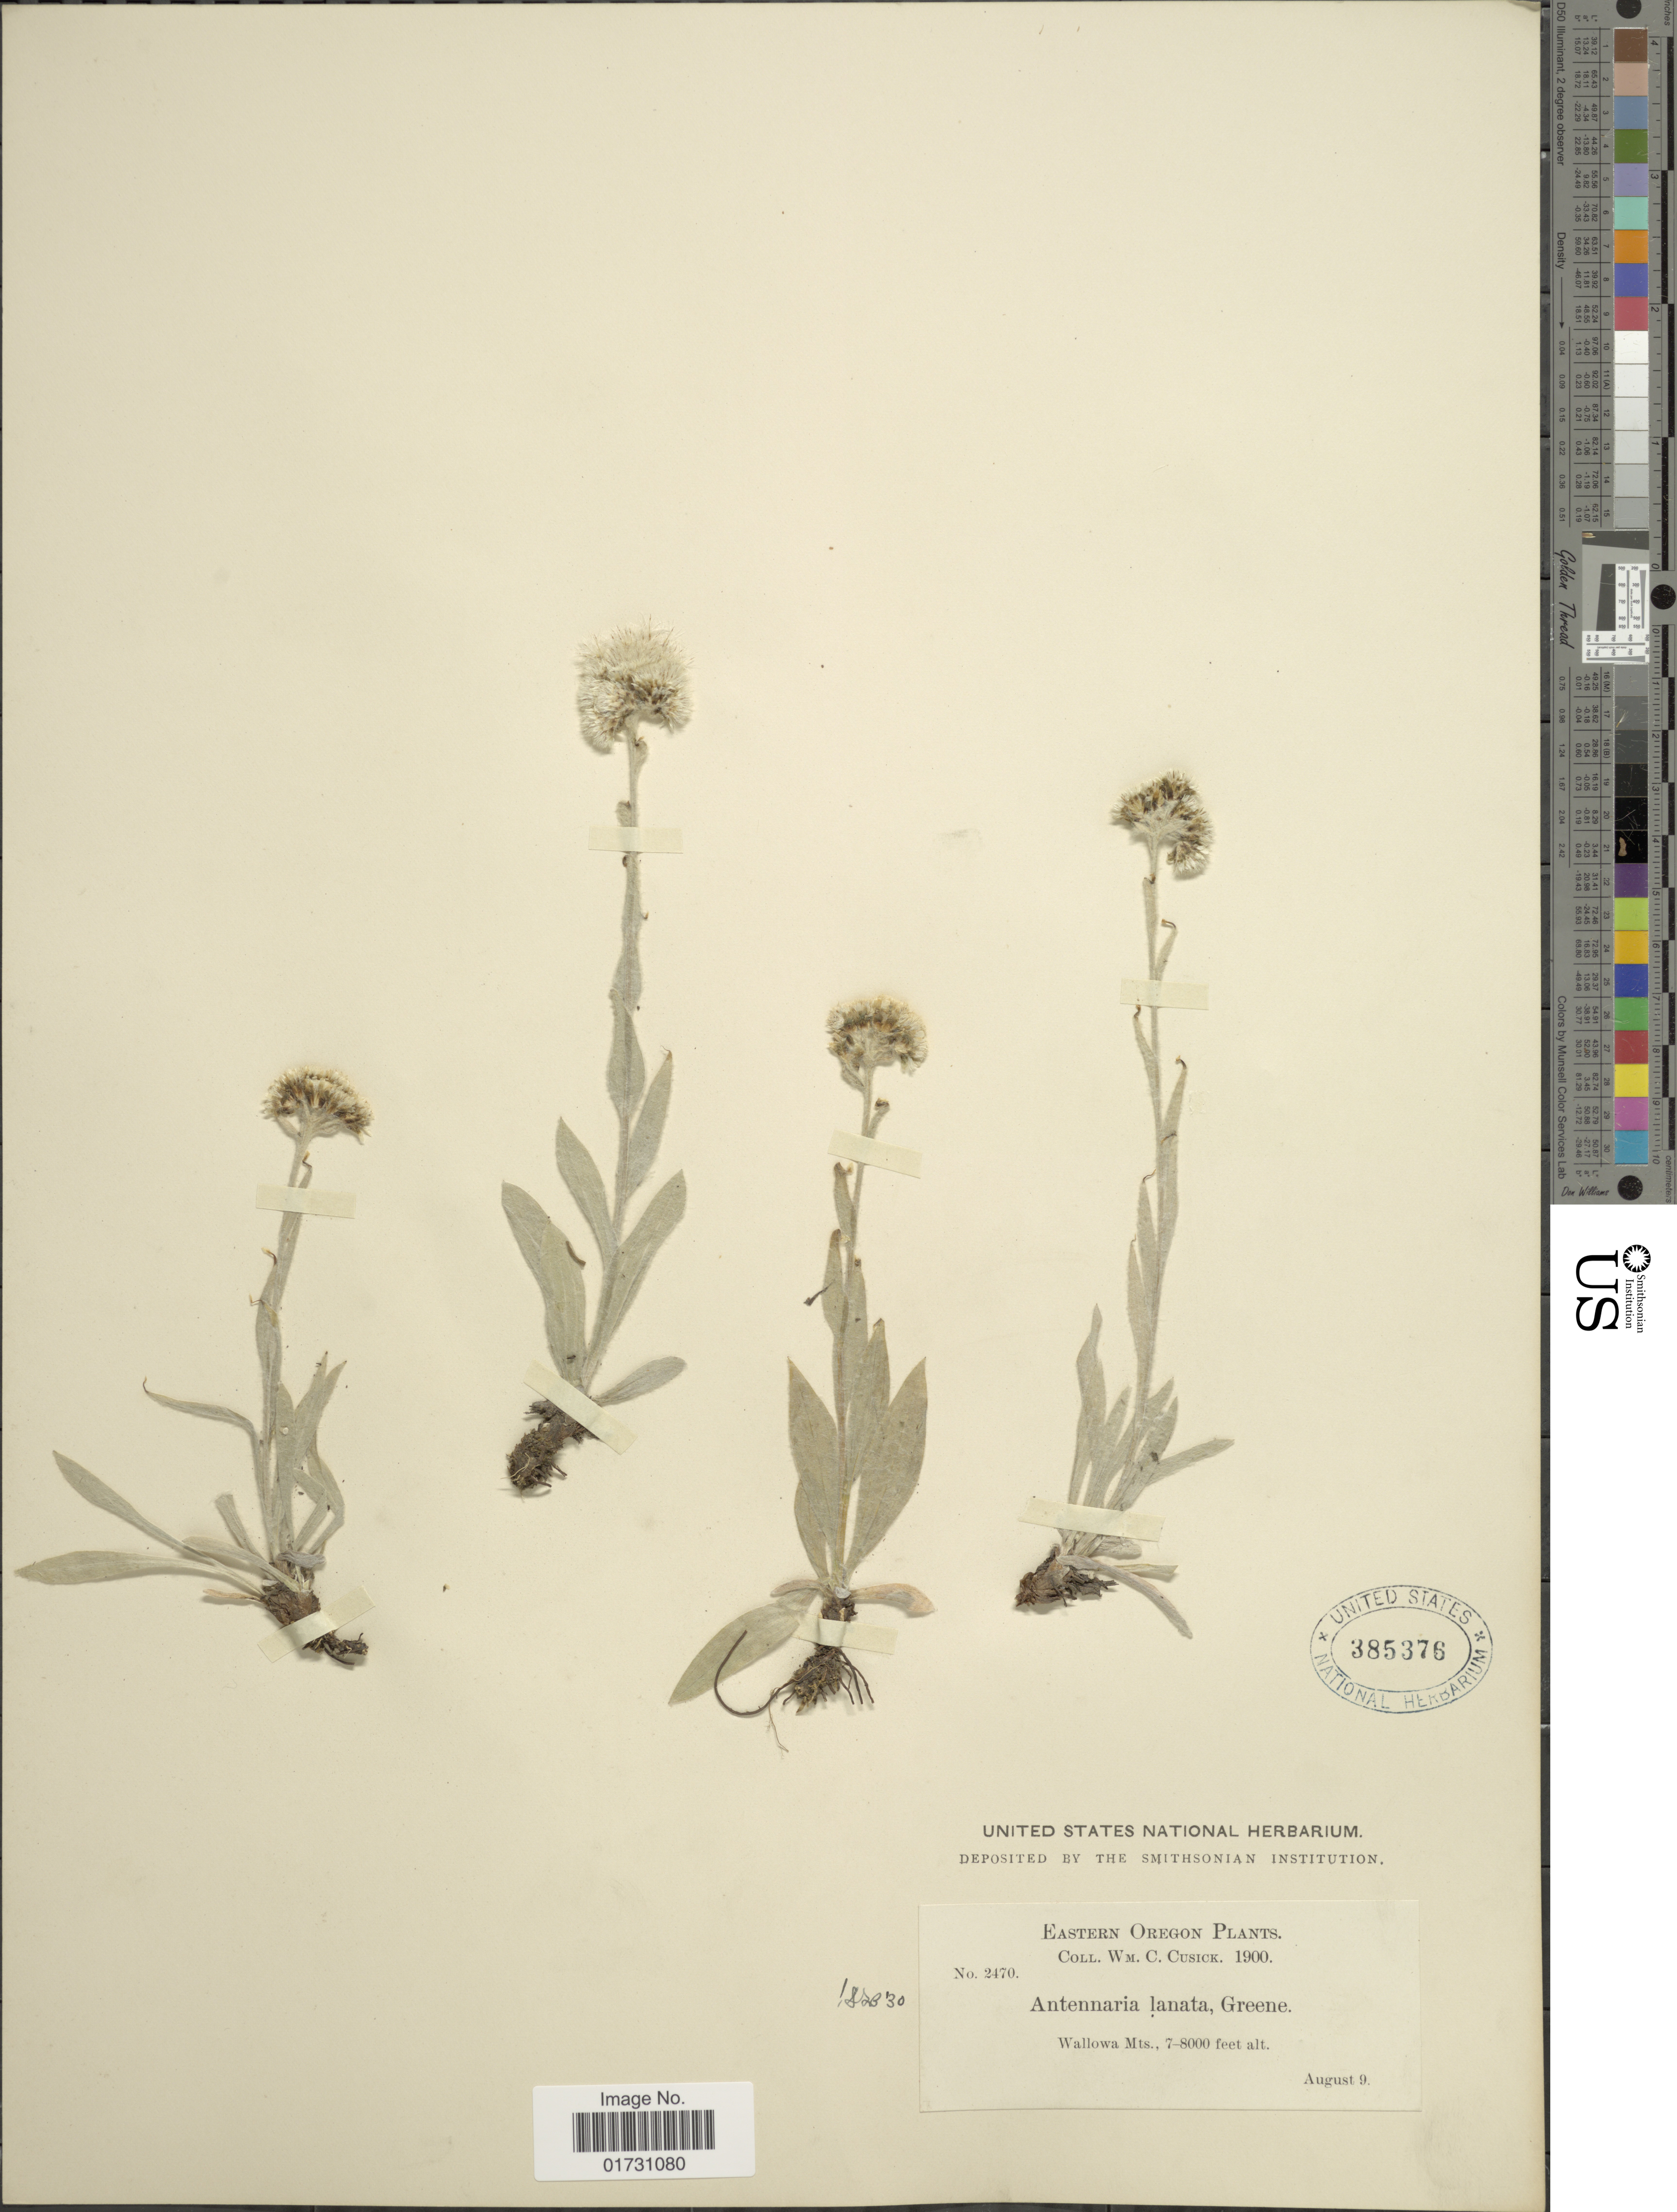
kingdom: Plantae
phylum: Tracheophyta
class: Magnoliopsida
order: Asterales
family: Asteraceae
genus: Antennaria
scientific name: Antennaria lanata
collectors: W. C. Cusick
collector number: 2470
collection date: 1900-08-09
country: United States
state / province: Oregon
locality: Eastern Oregon, Wallowa Mts.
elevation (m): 2134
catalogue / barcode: US 385376